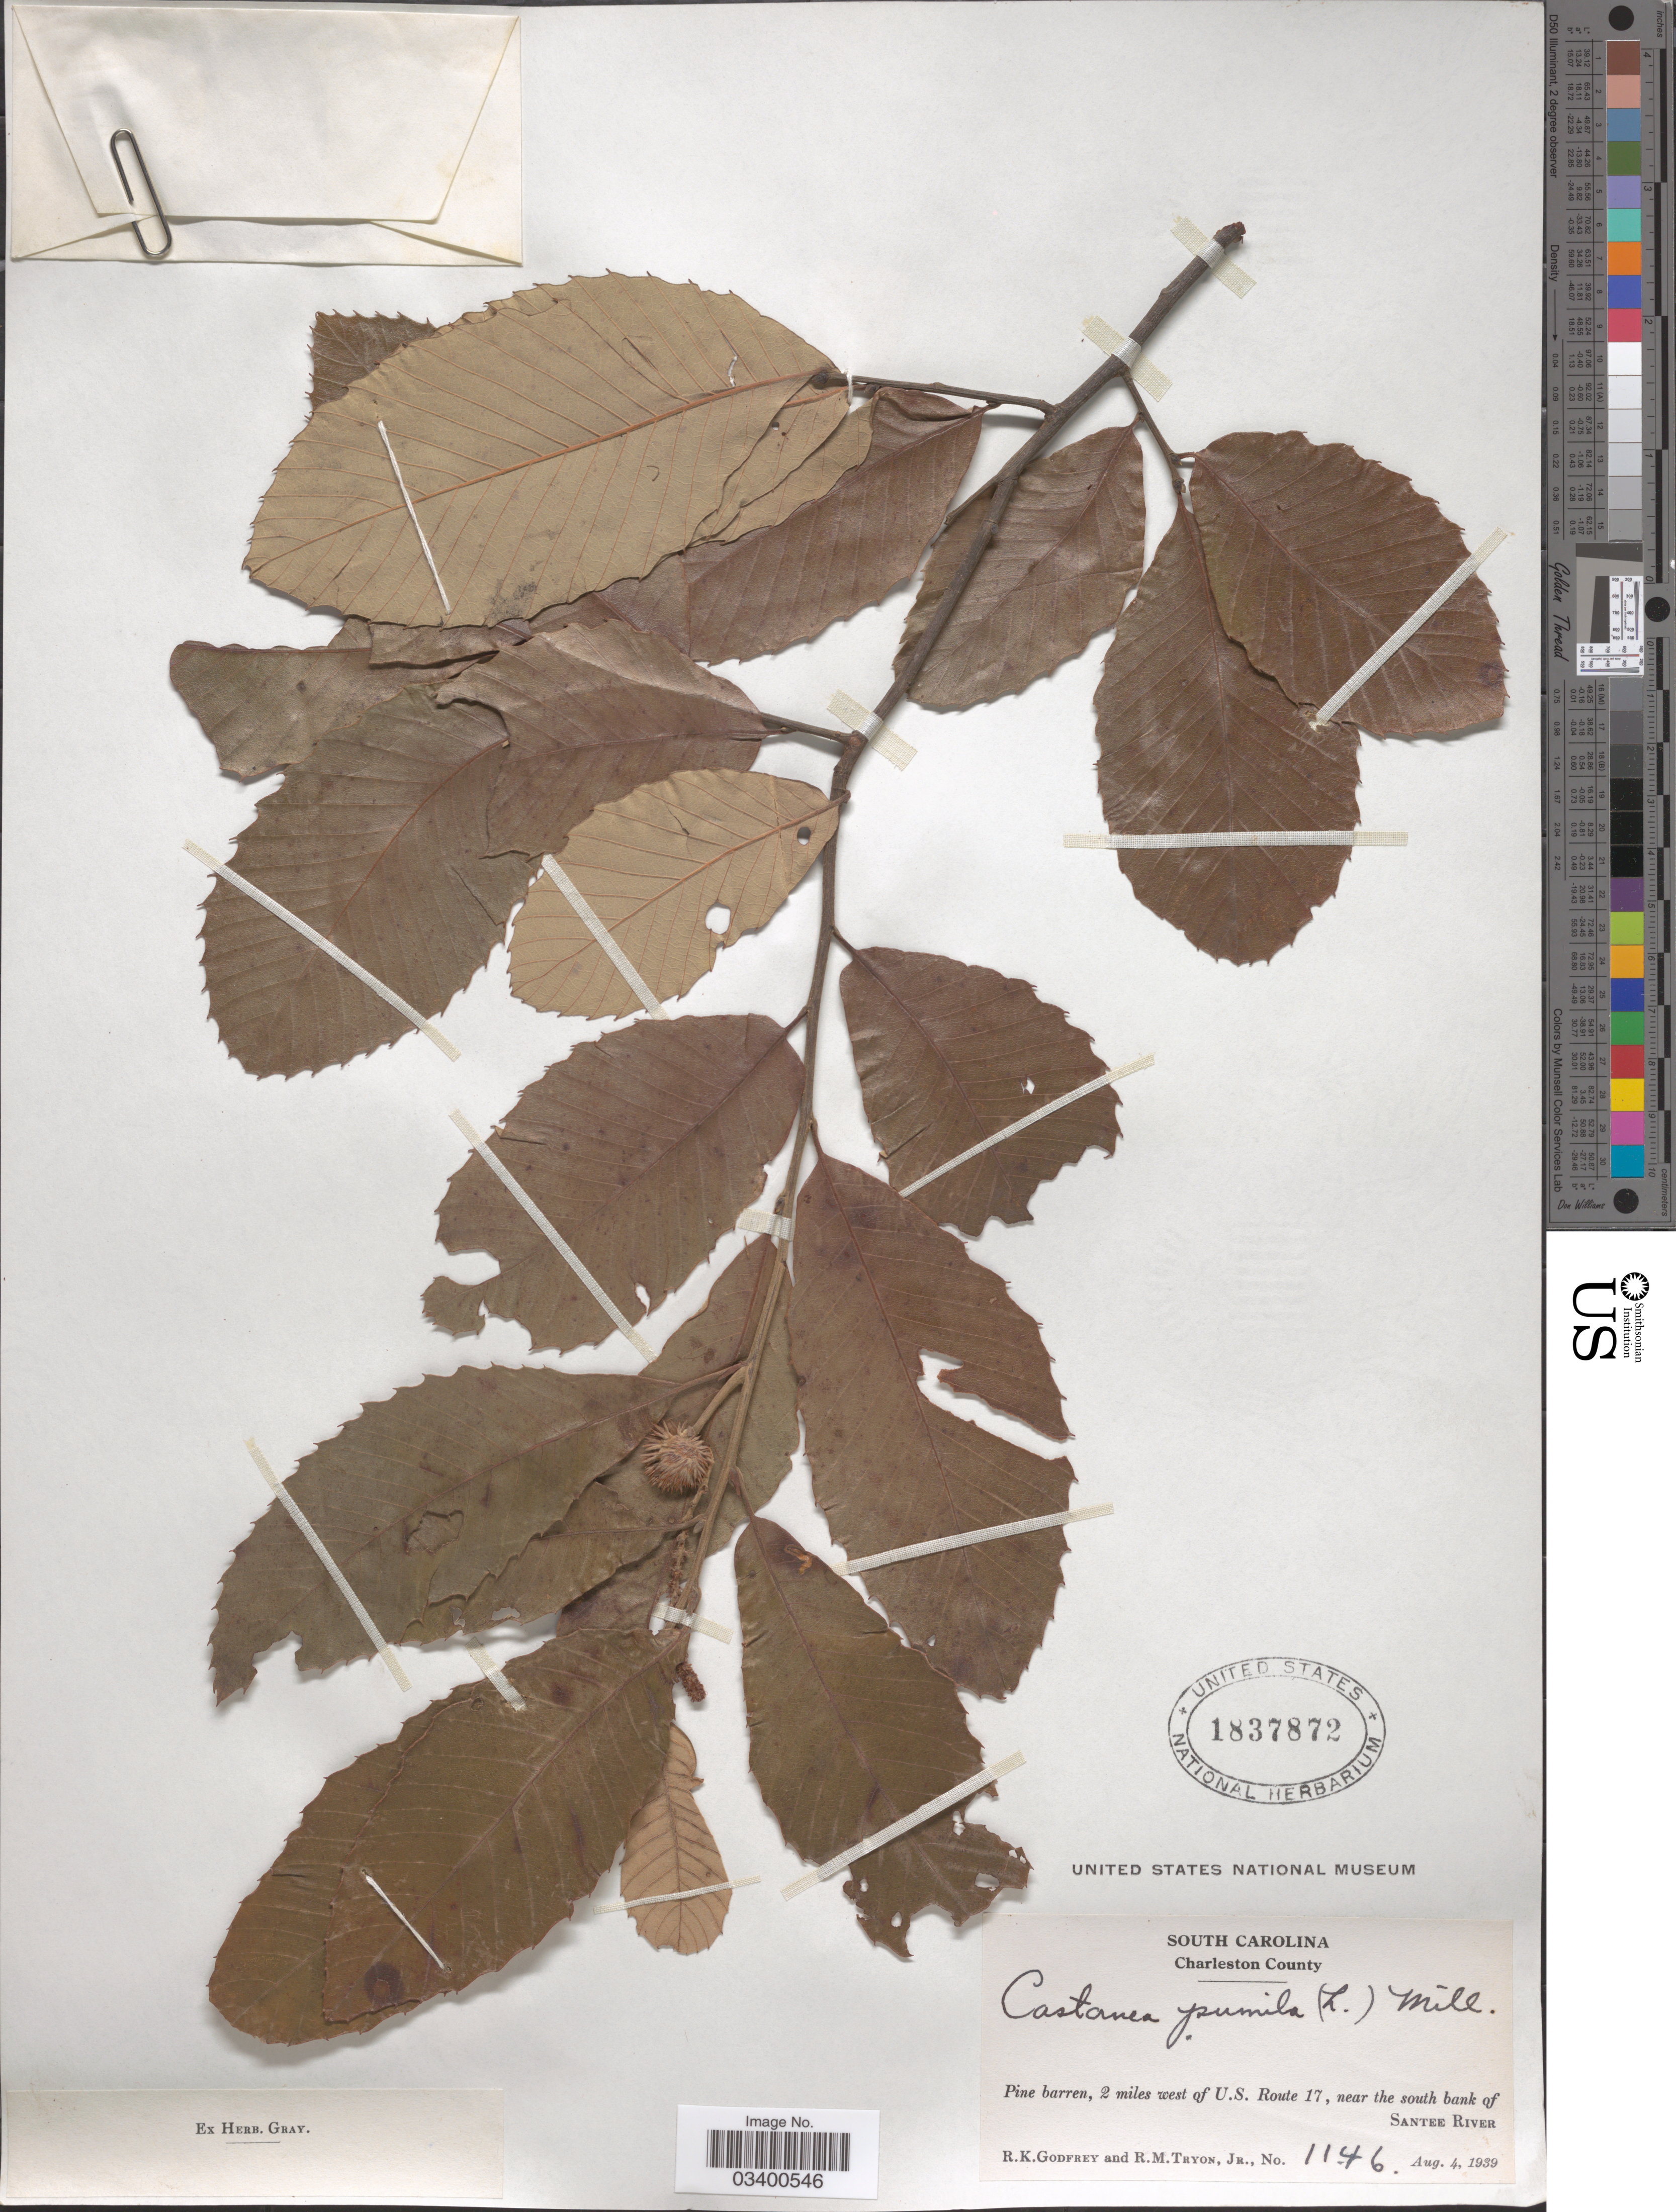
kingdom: Plantae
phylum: Tracheophyta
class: Magnoliopsida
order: Fagales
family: Fagaceae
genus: Castanea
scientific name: Castanea pumila var. pumila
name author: (L.) Mill.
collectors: R. K. Godfrey & R. Tryon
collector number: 1146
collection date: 1939-08-04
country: United States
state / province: South Carolina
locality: Charleston County. 2 miles west of U.S. Route 17, near the south bank of Santee River.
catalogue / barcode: US 1837872